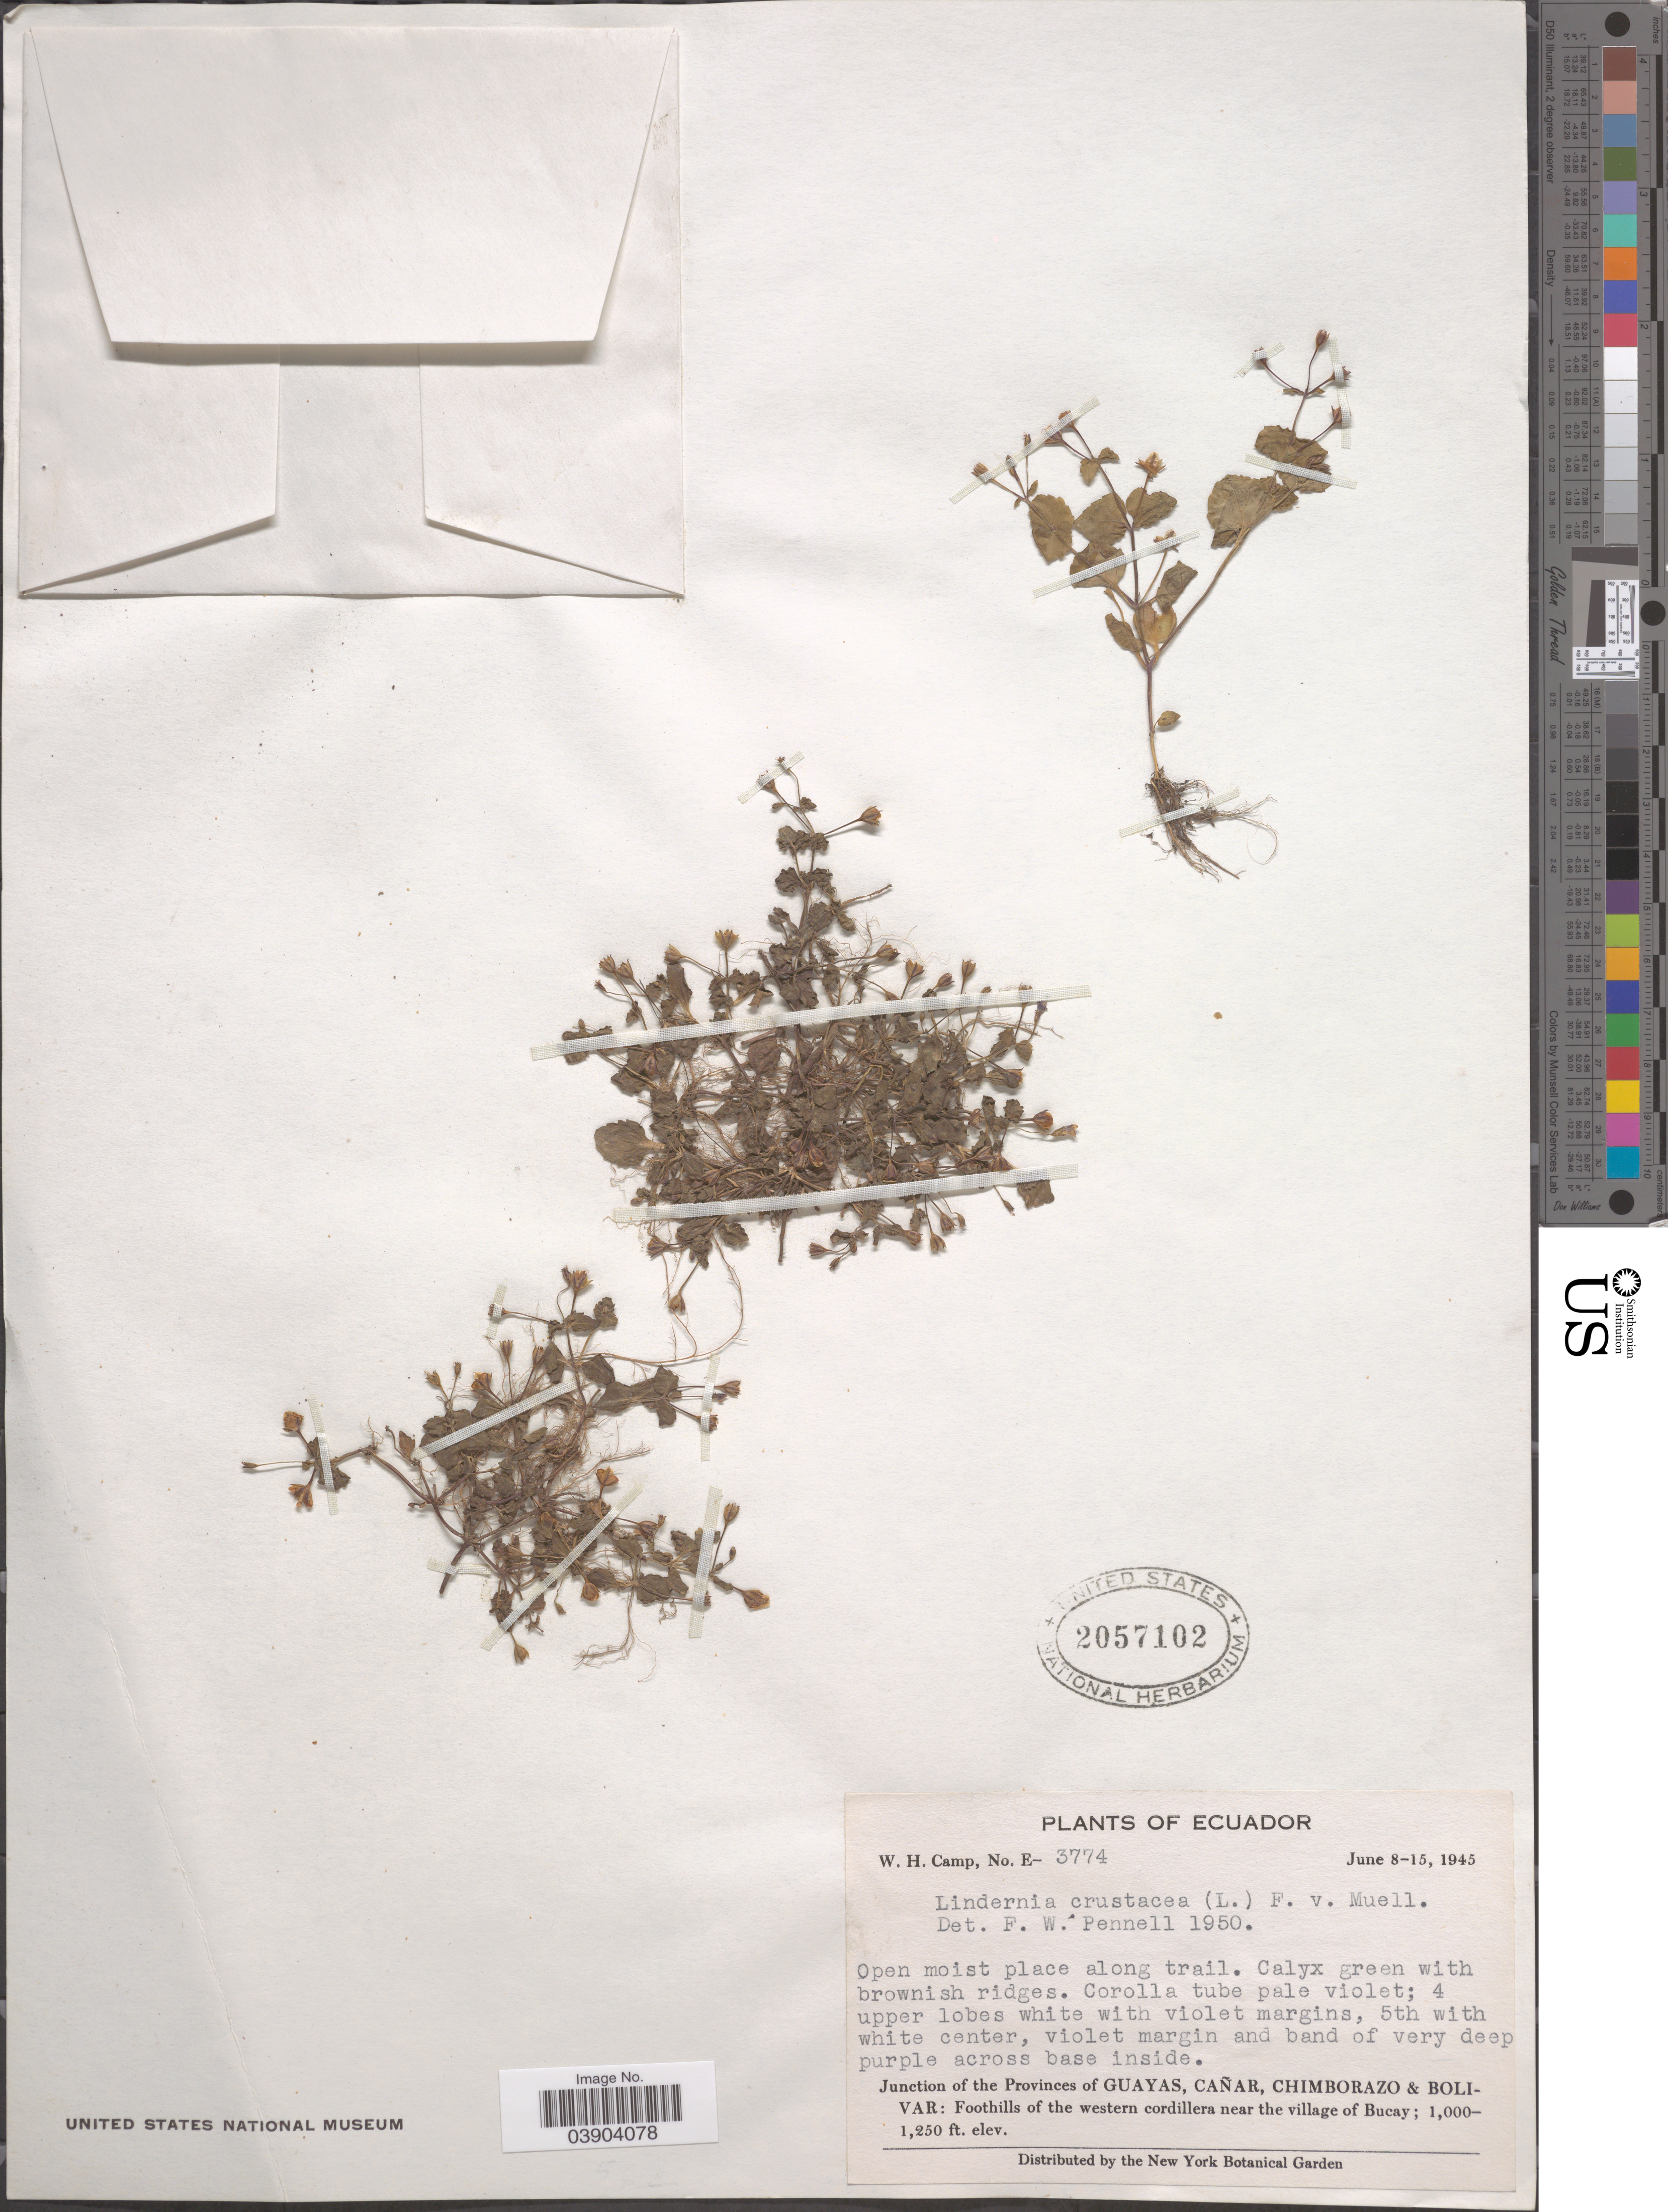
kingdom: Plantae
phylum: Tracheophyta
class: Magnoliopsida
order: Lamiales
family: Linderniaceae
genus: Lindernia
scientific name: Lindernia crustacea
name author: (L.) F. Muell.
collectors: W. H. Camp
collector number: E-3774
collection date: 1945-06-08/1945-06-15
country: Ecuador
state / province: Cañar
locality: Junction of the Provinces of Guayas, Cañar, Chimborazo & Bolivar: Foothills of the western cordillera near the village of Bucay.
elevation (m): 305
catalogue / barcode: US 2057102